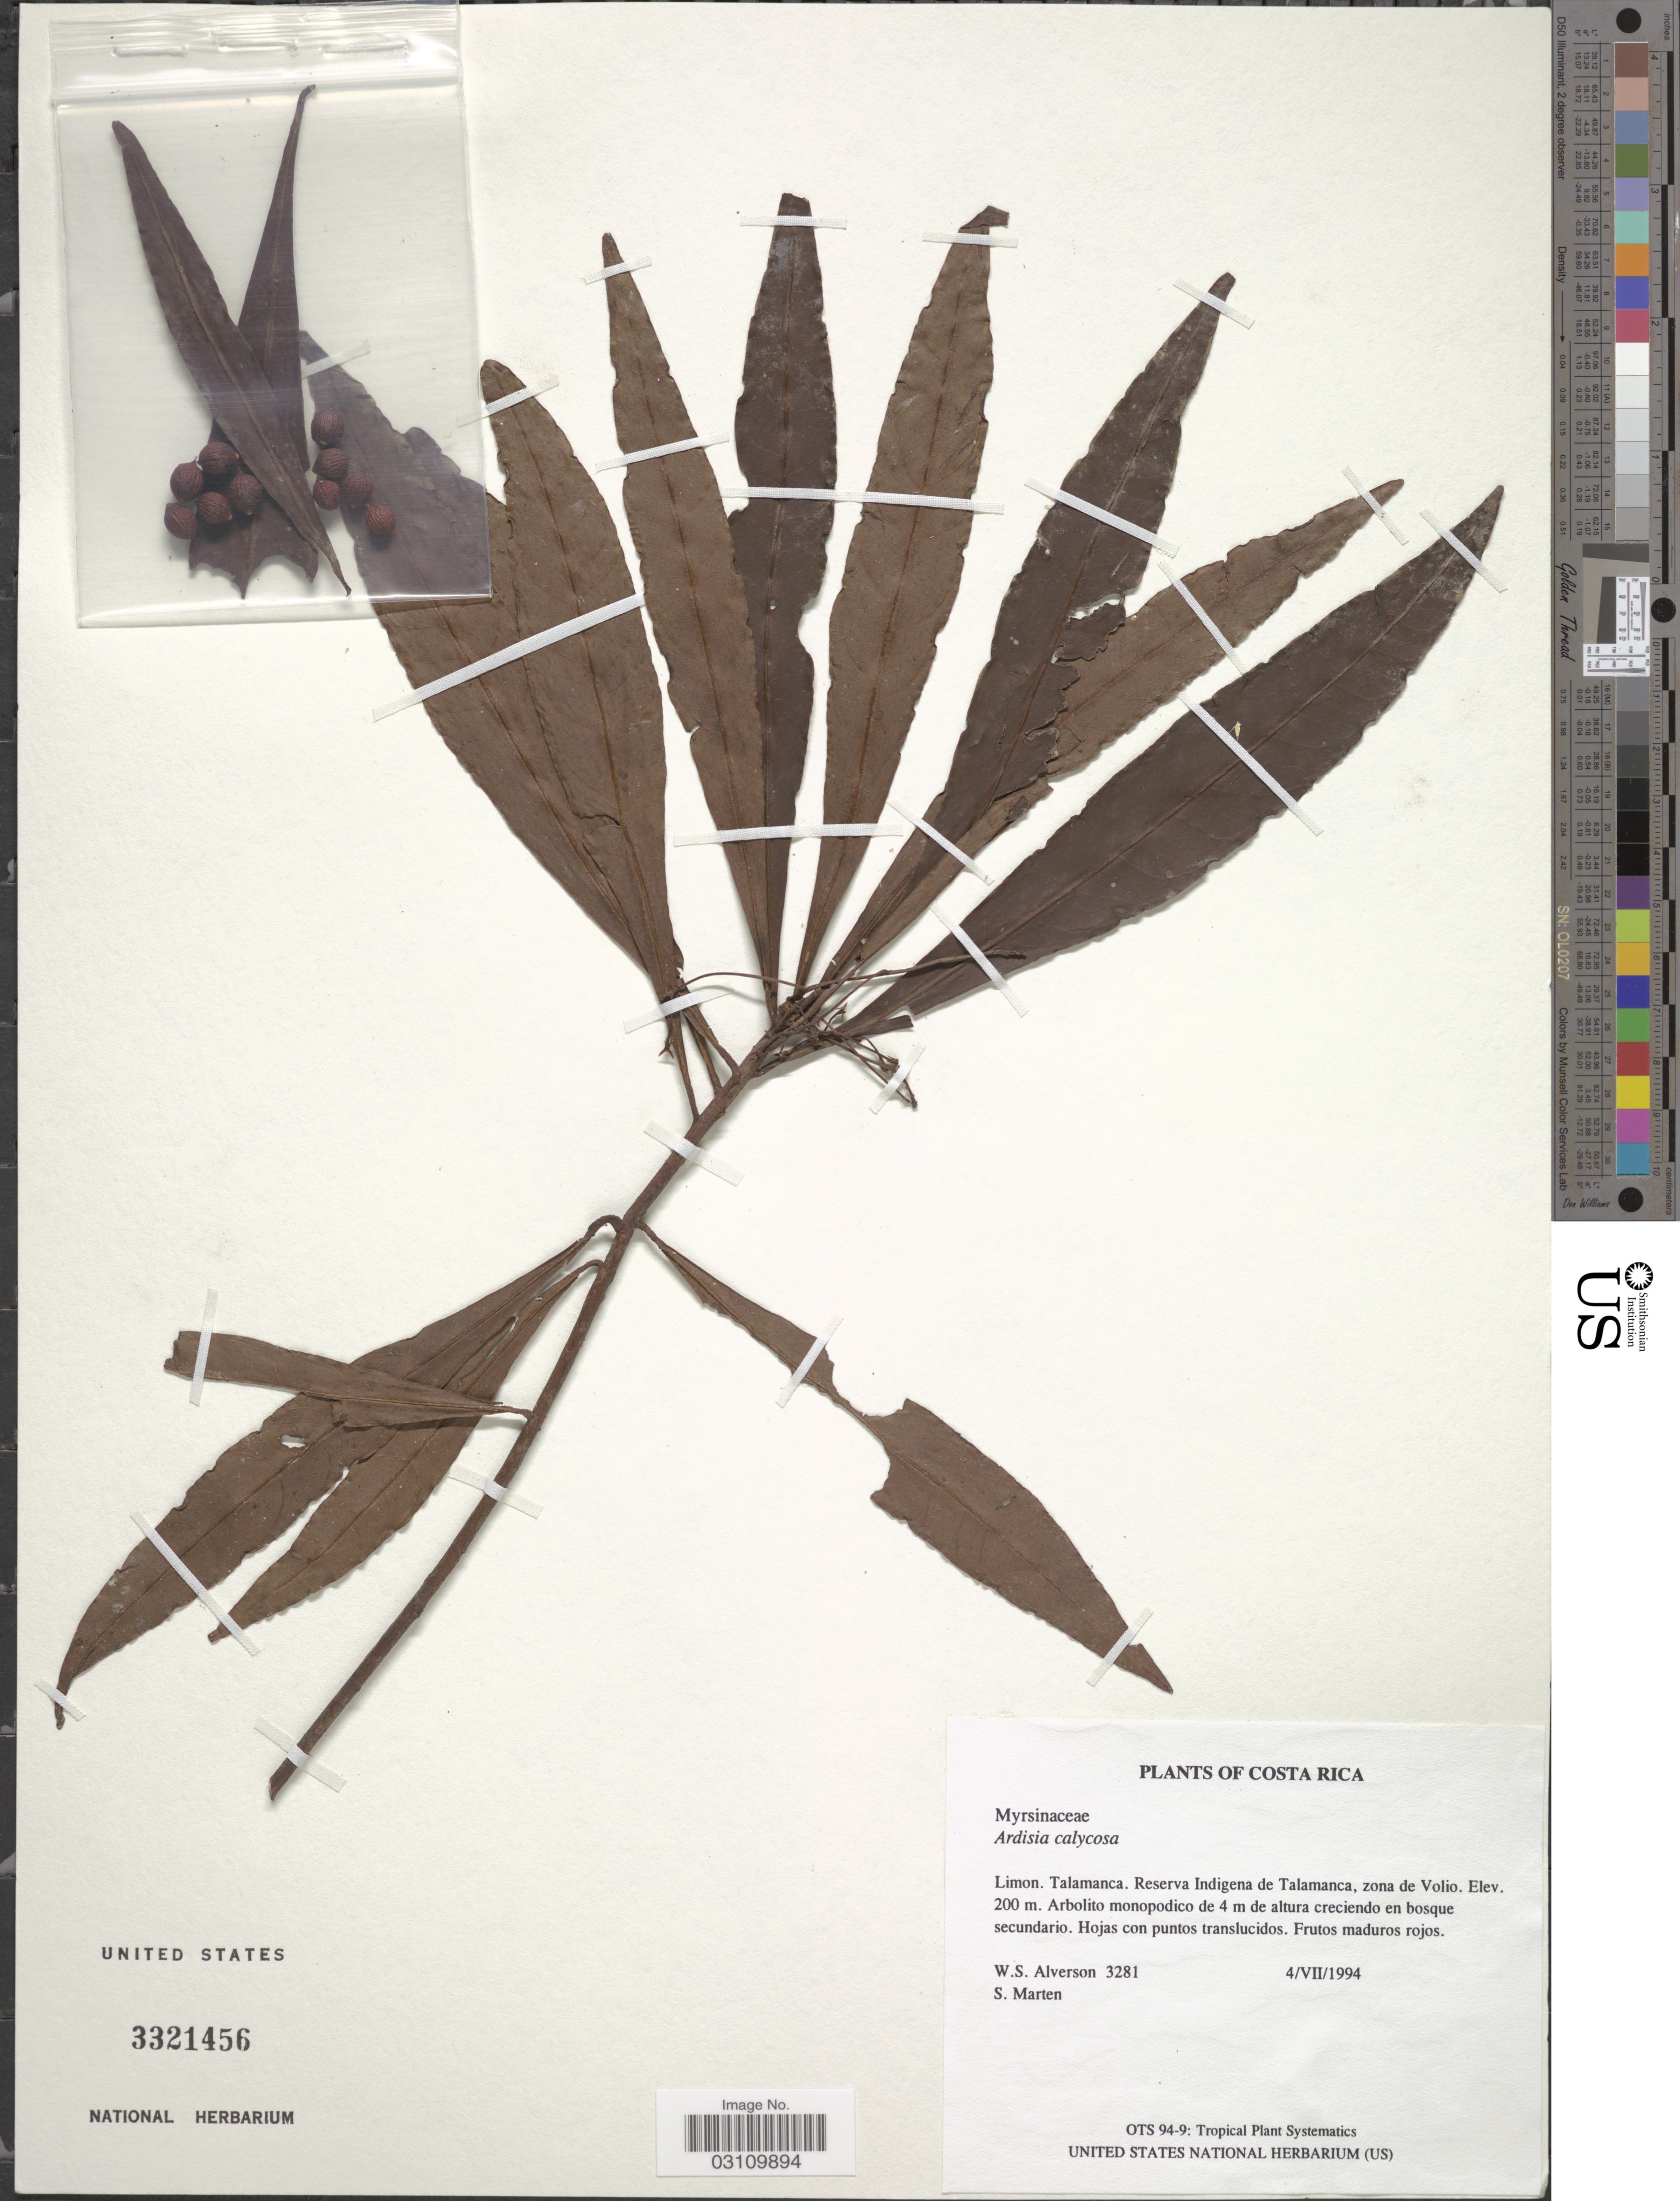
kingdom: Plantae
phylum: Tracheophyta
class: Magnoliopsida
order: Ericales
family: Primulaceae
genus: Ardisia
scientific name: Ardisia calycosa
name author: Hemsl.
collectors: W. S. Alverson & S. Marten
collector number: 3281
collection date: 1994-07-04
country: Costa Rica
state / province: Limón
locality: Talamanca. Reserva Indigena de Talamanca, zona de Volio.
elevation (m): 200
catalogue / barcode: US 3321456